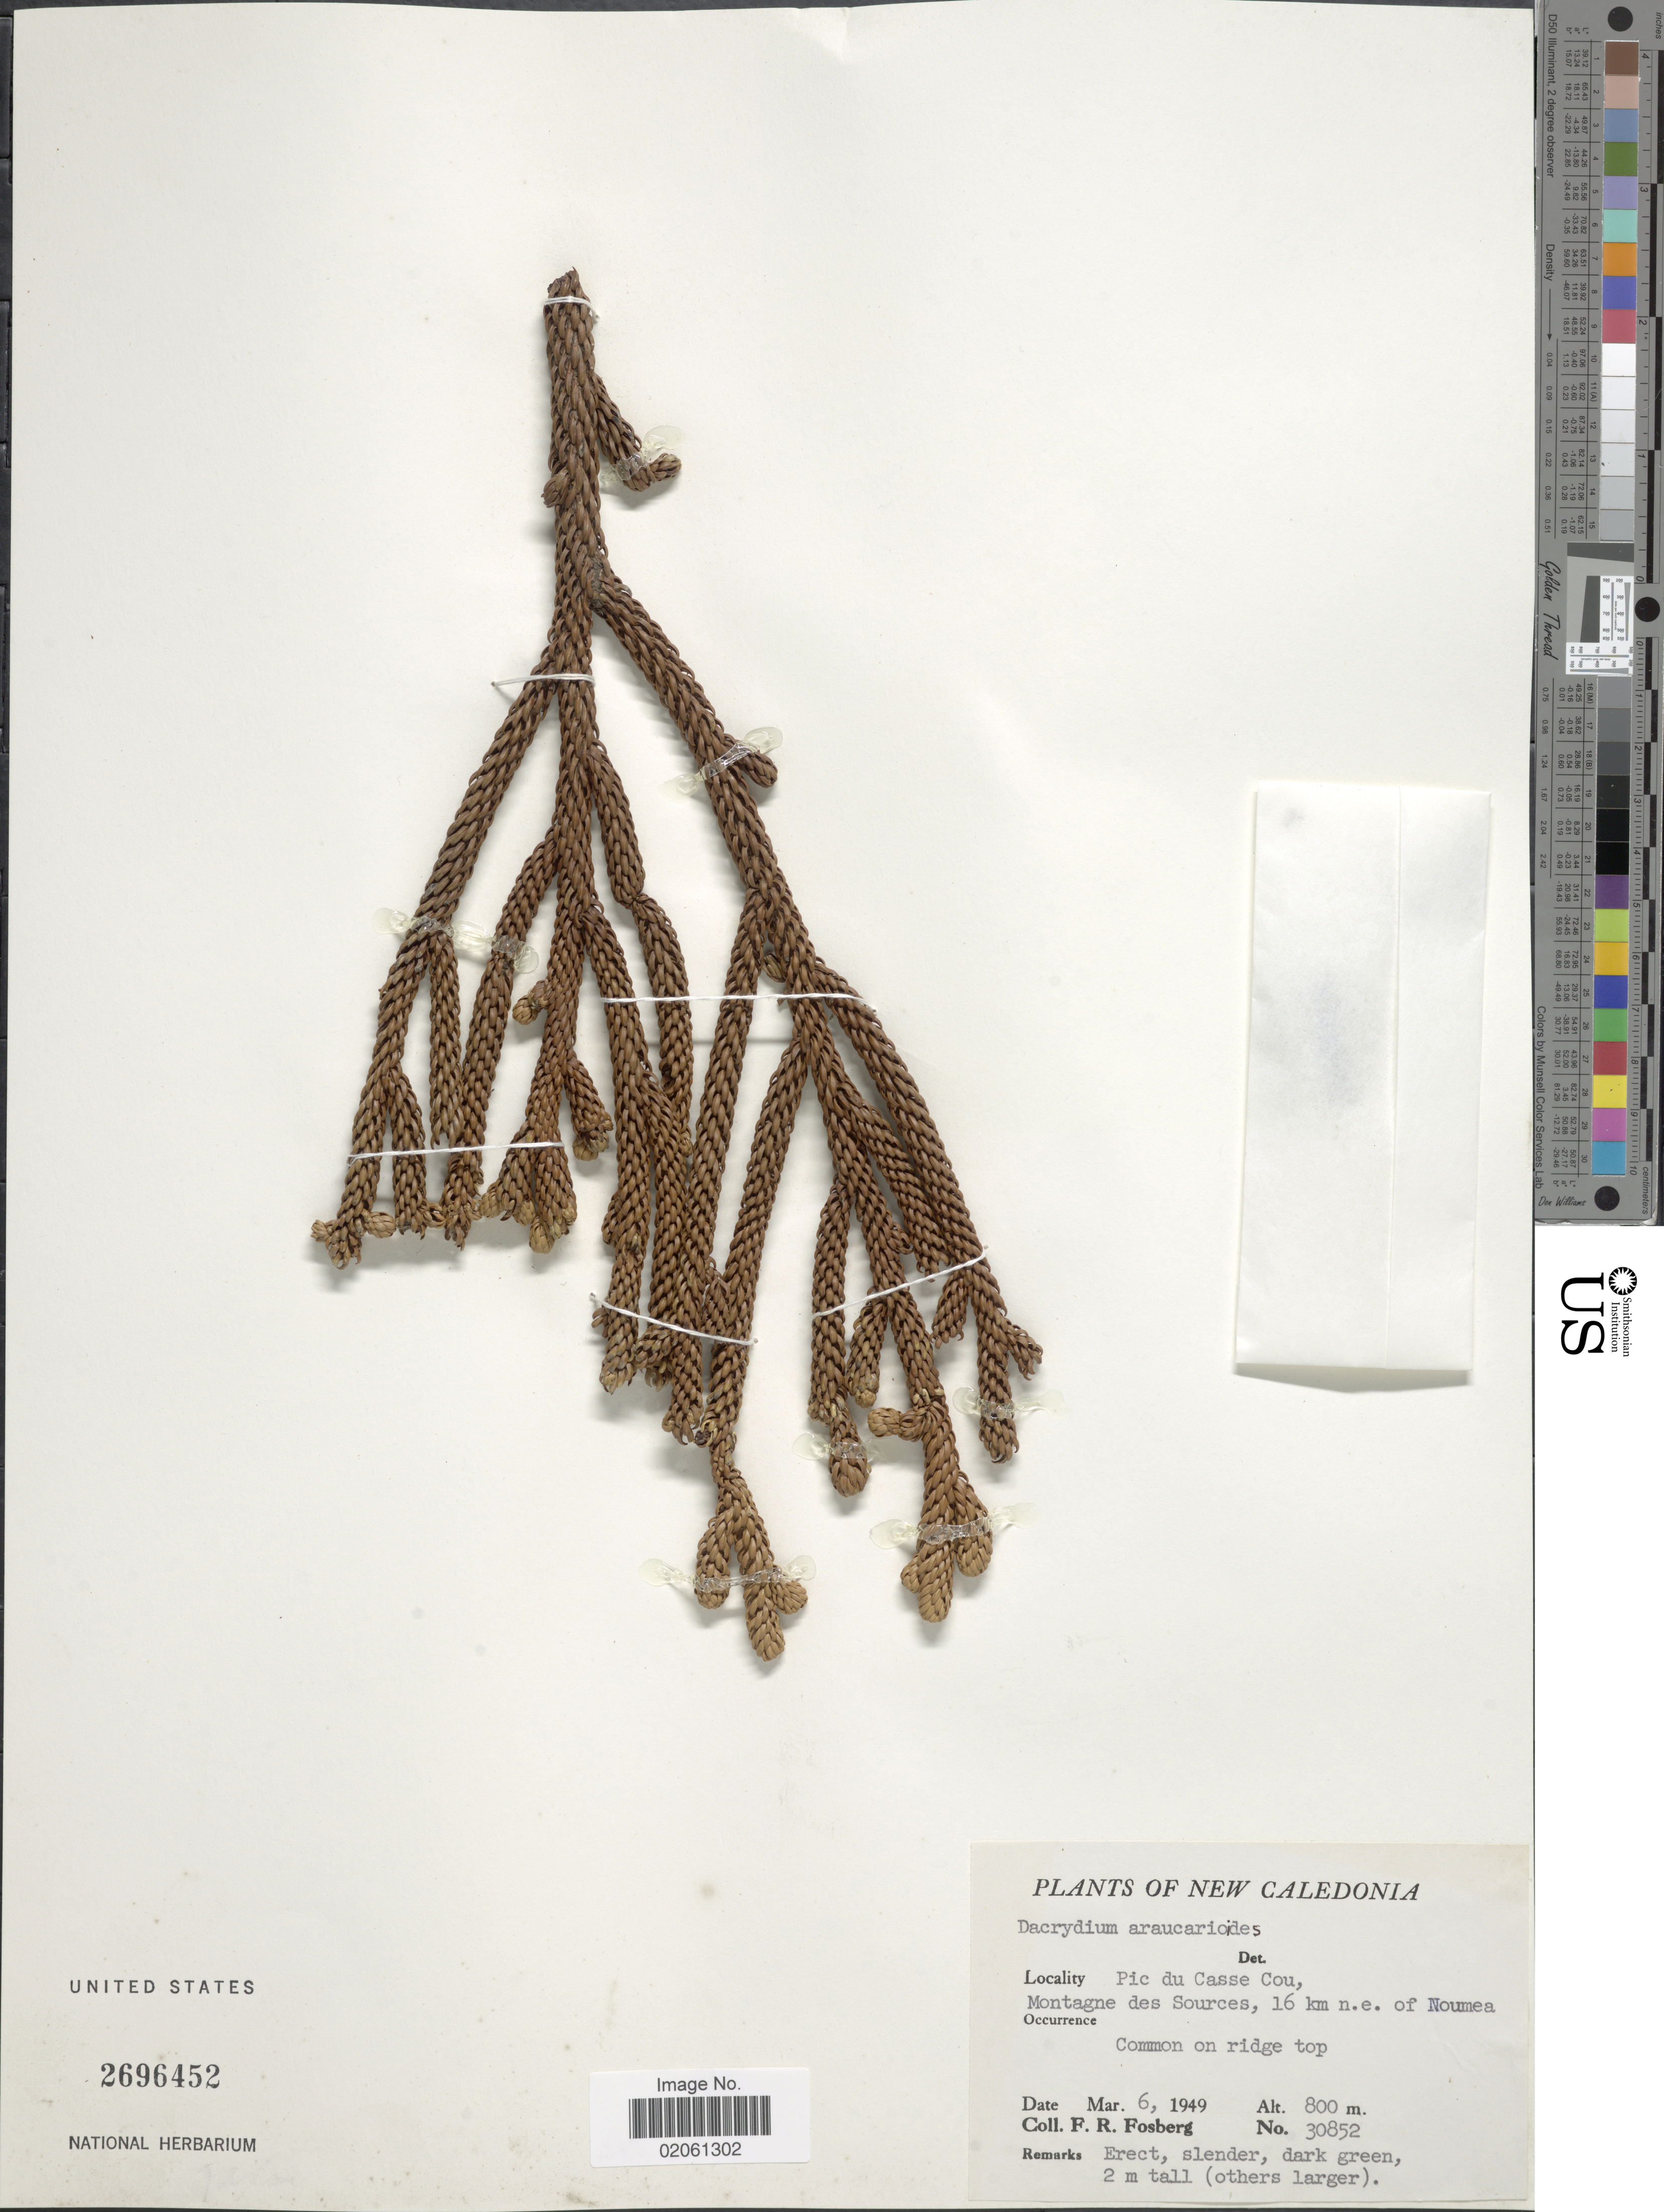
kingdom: Plantae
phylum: Tracheophyta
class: Ginkgoopsida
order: Ginkgoales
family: Ginkgoaceae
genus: Ginkgo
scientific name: Ginkgo biloba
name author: L.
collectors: F. R. Fosberg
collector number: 30852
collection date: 1949-03-06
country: New Caledonia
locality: Pic du Casse Cou, Montagne des Sources, 16 km n.e. of Noumea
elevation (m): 800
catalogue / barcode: US 2696452